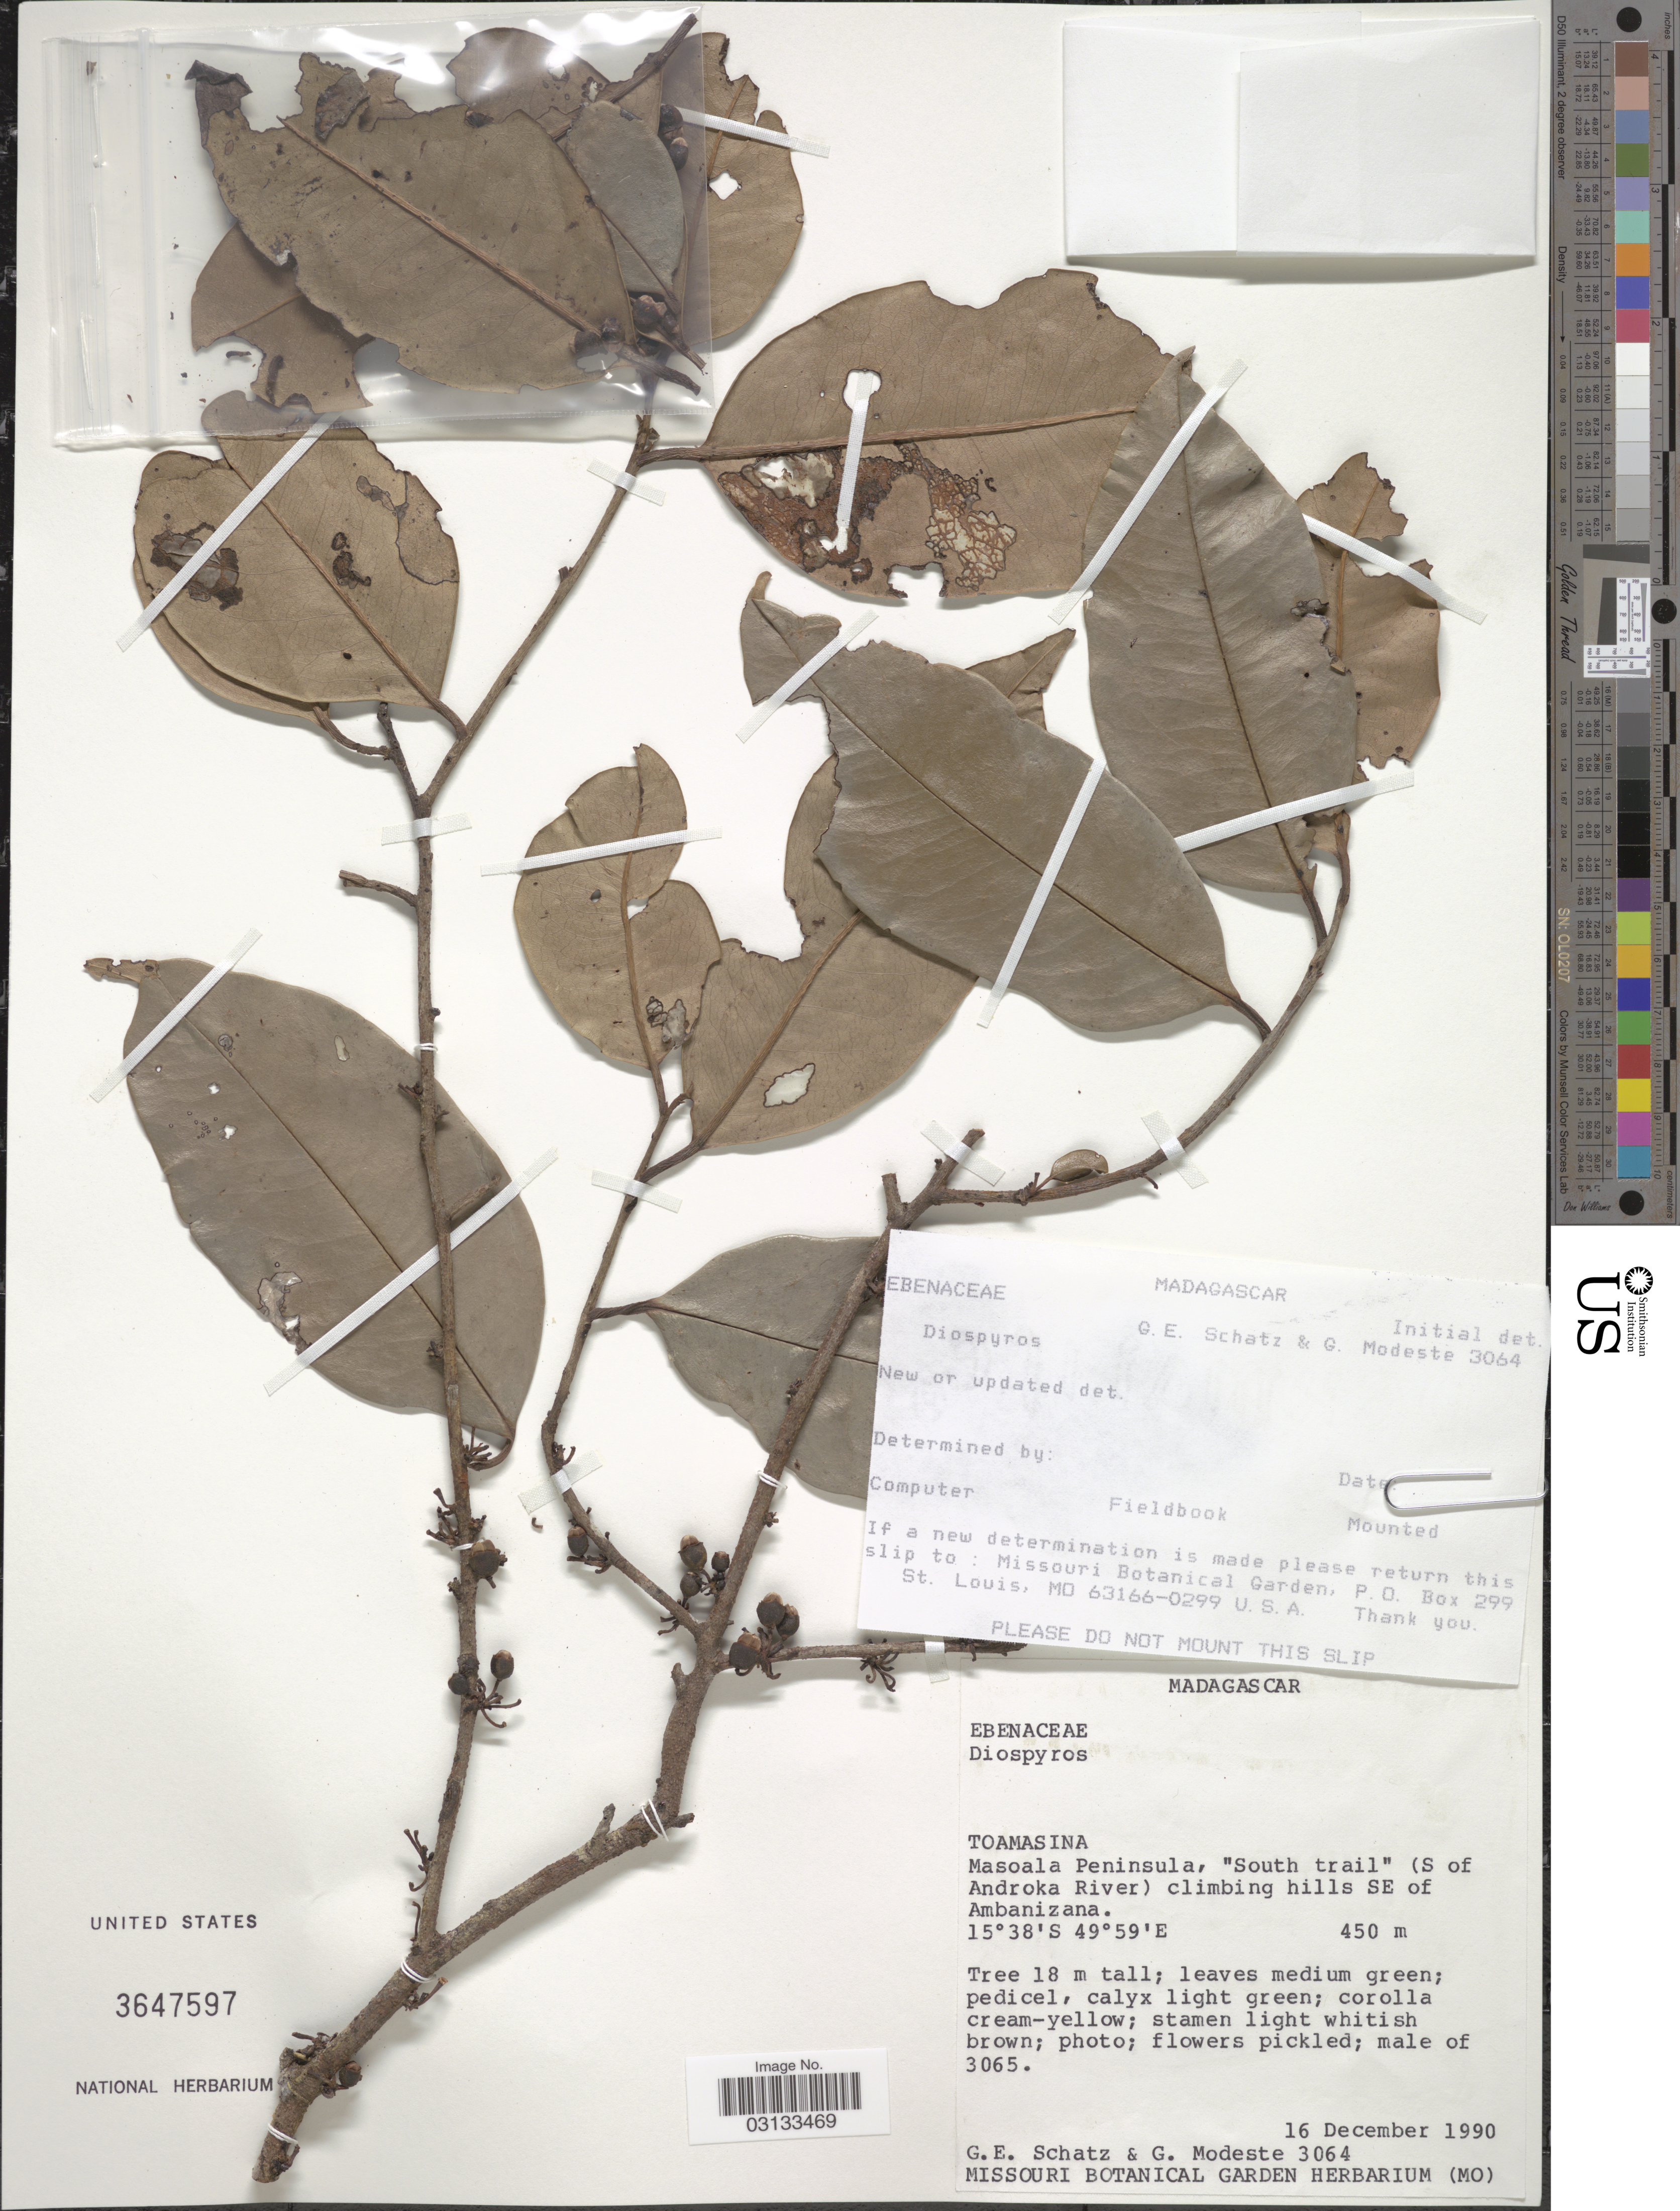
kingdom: Plantae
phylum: Tracheophyta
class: Magnoliopsida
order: Ericales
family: Ebenaceae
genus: Diospyros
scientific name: Diospyros sp.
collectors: G. Schatz & G. Modeste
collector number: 3064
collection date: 1990-12-16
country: Madagascar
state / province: Analanjirofo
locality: Masoala Peninsula, "South trail" (S of Androka River) climbing hills SE of Ambanizana.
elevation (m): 450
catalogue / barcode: US 3647597